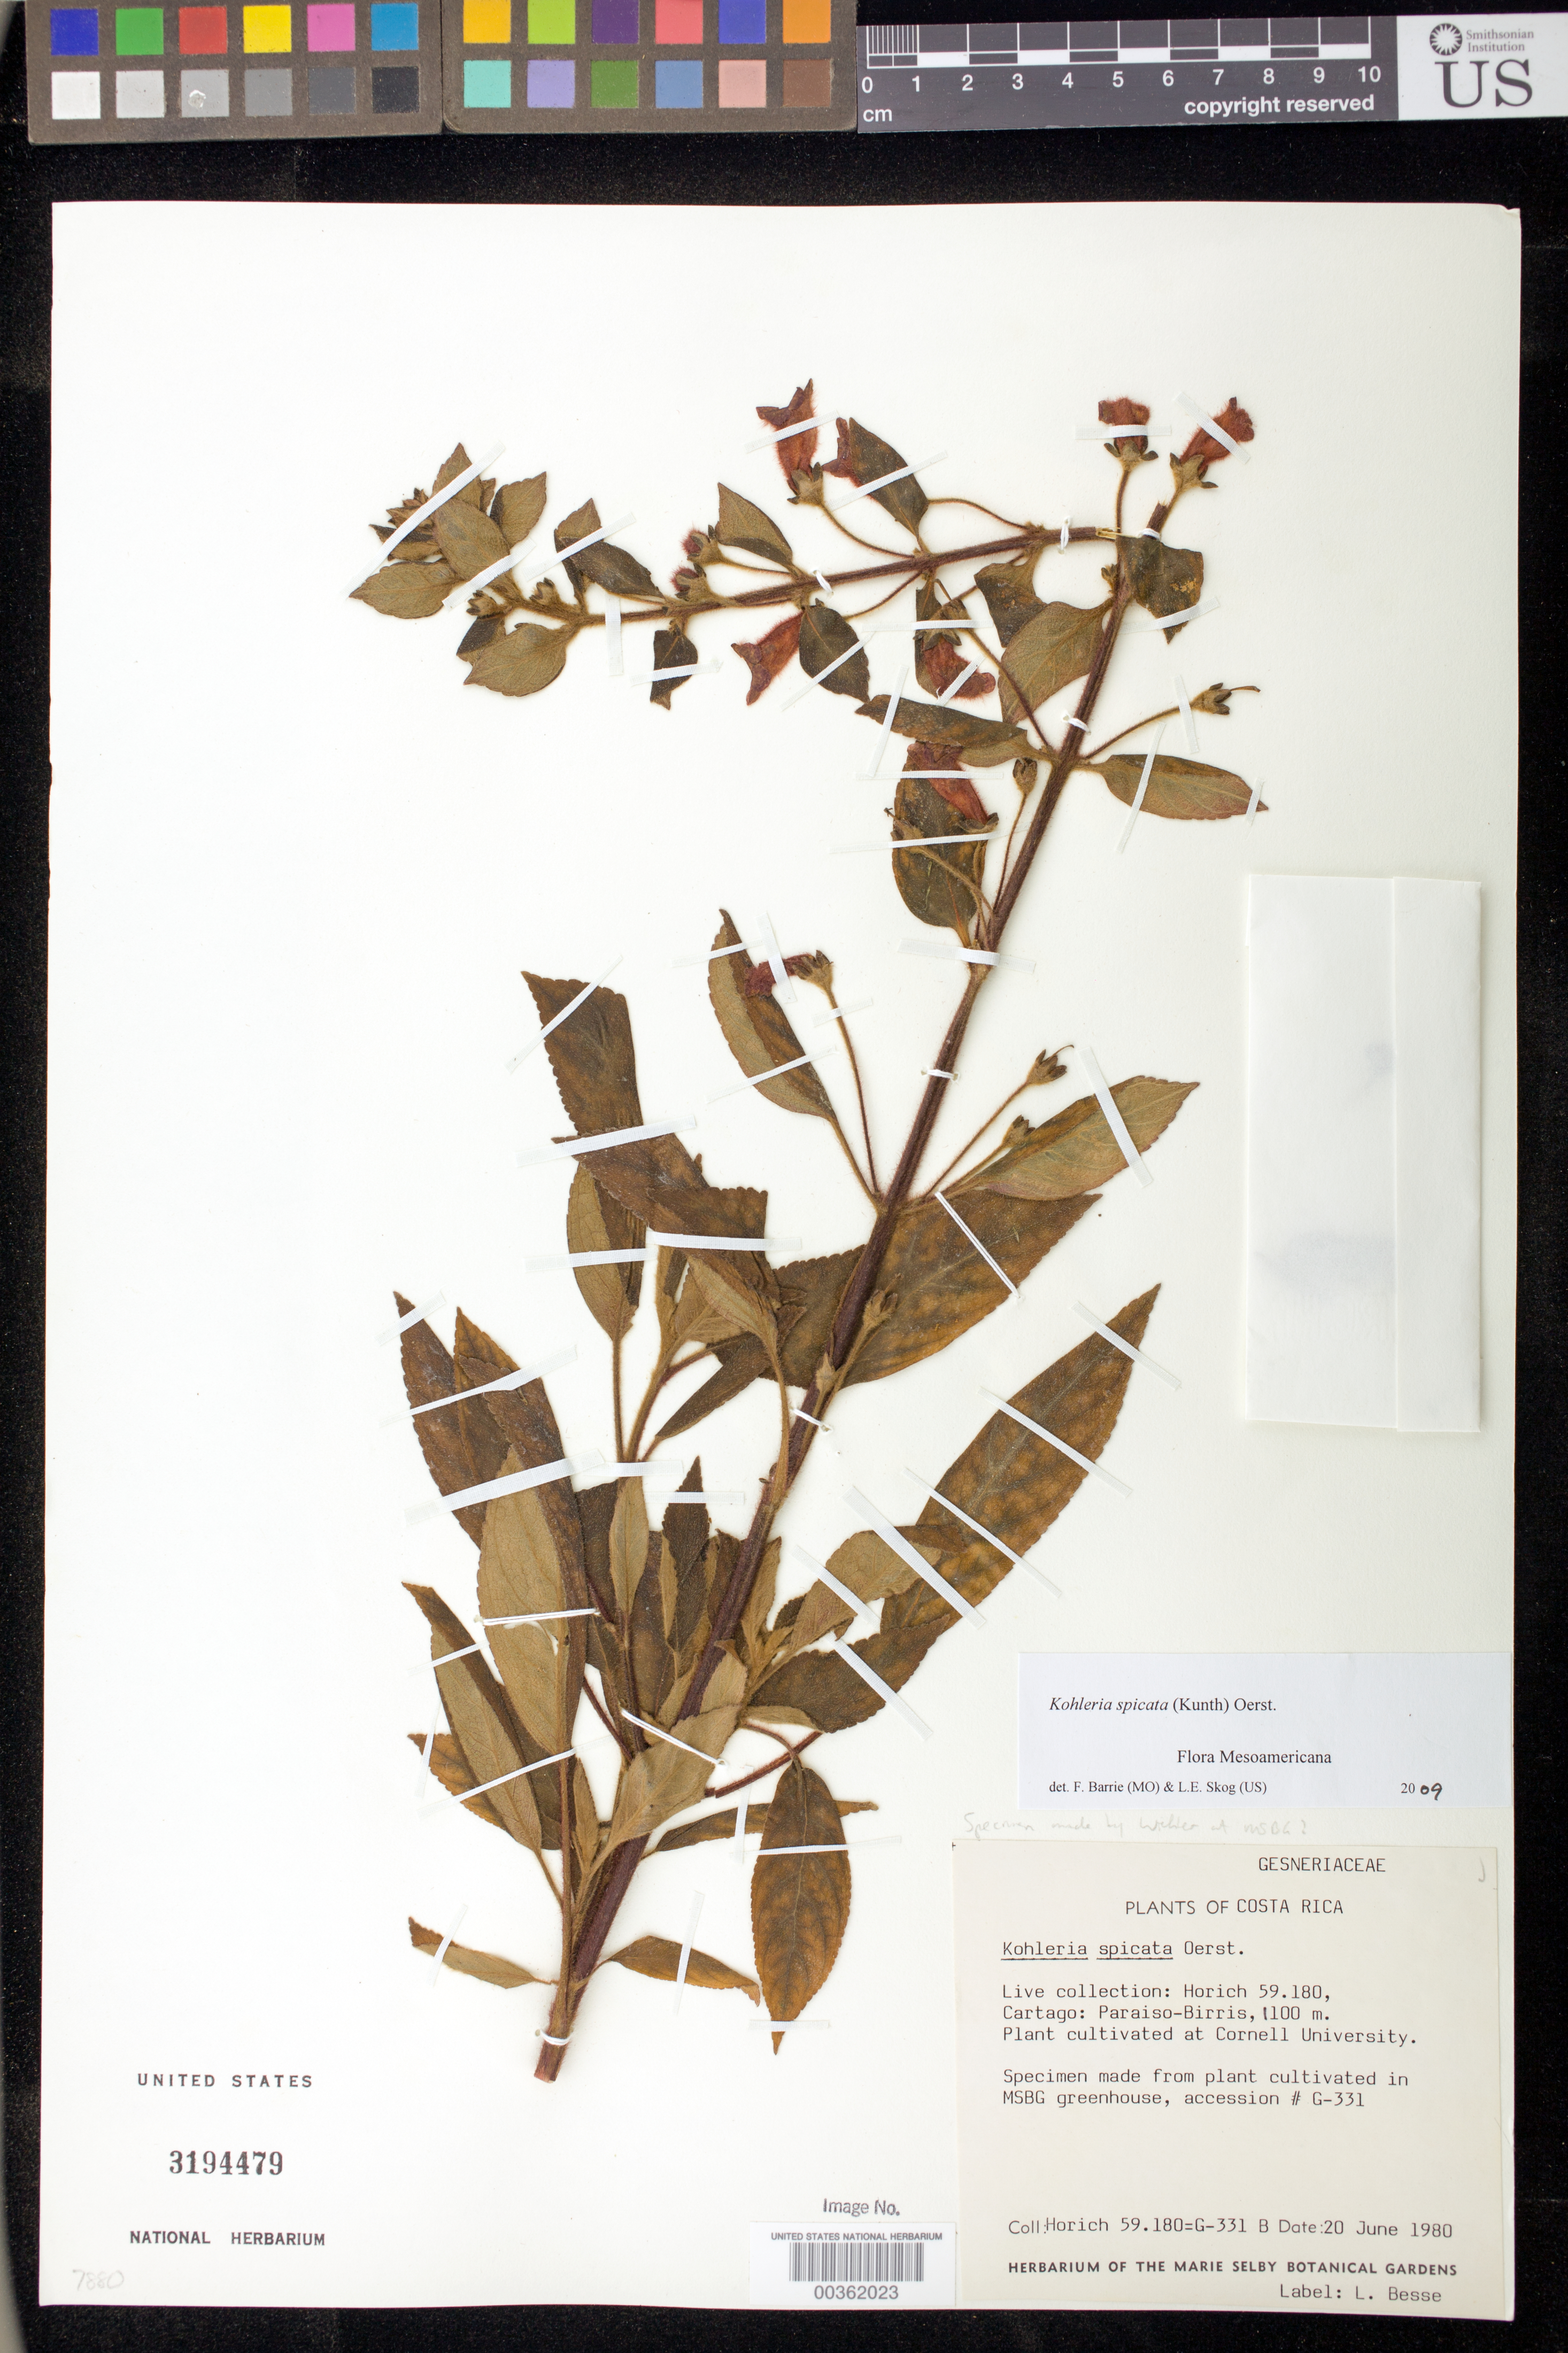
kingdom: Plantae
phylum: Tracheophyta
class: Magnoliopsida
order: Lamiales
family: Gesneriaceae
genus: Kohleria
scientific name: Kohleria spicata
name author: (Kunth) Oerst.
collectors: C. K. Horich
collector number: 59.180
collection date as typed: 20 Jun 1980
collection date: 1980-06-20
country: Costa Rica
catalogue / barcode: US 3194479